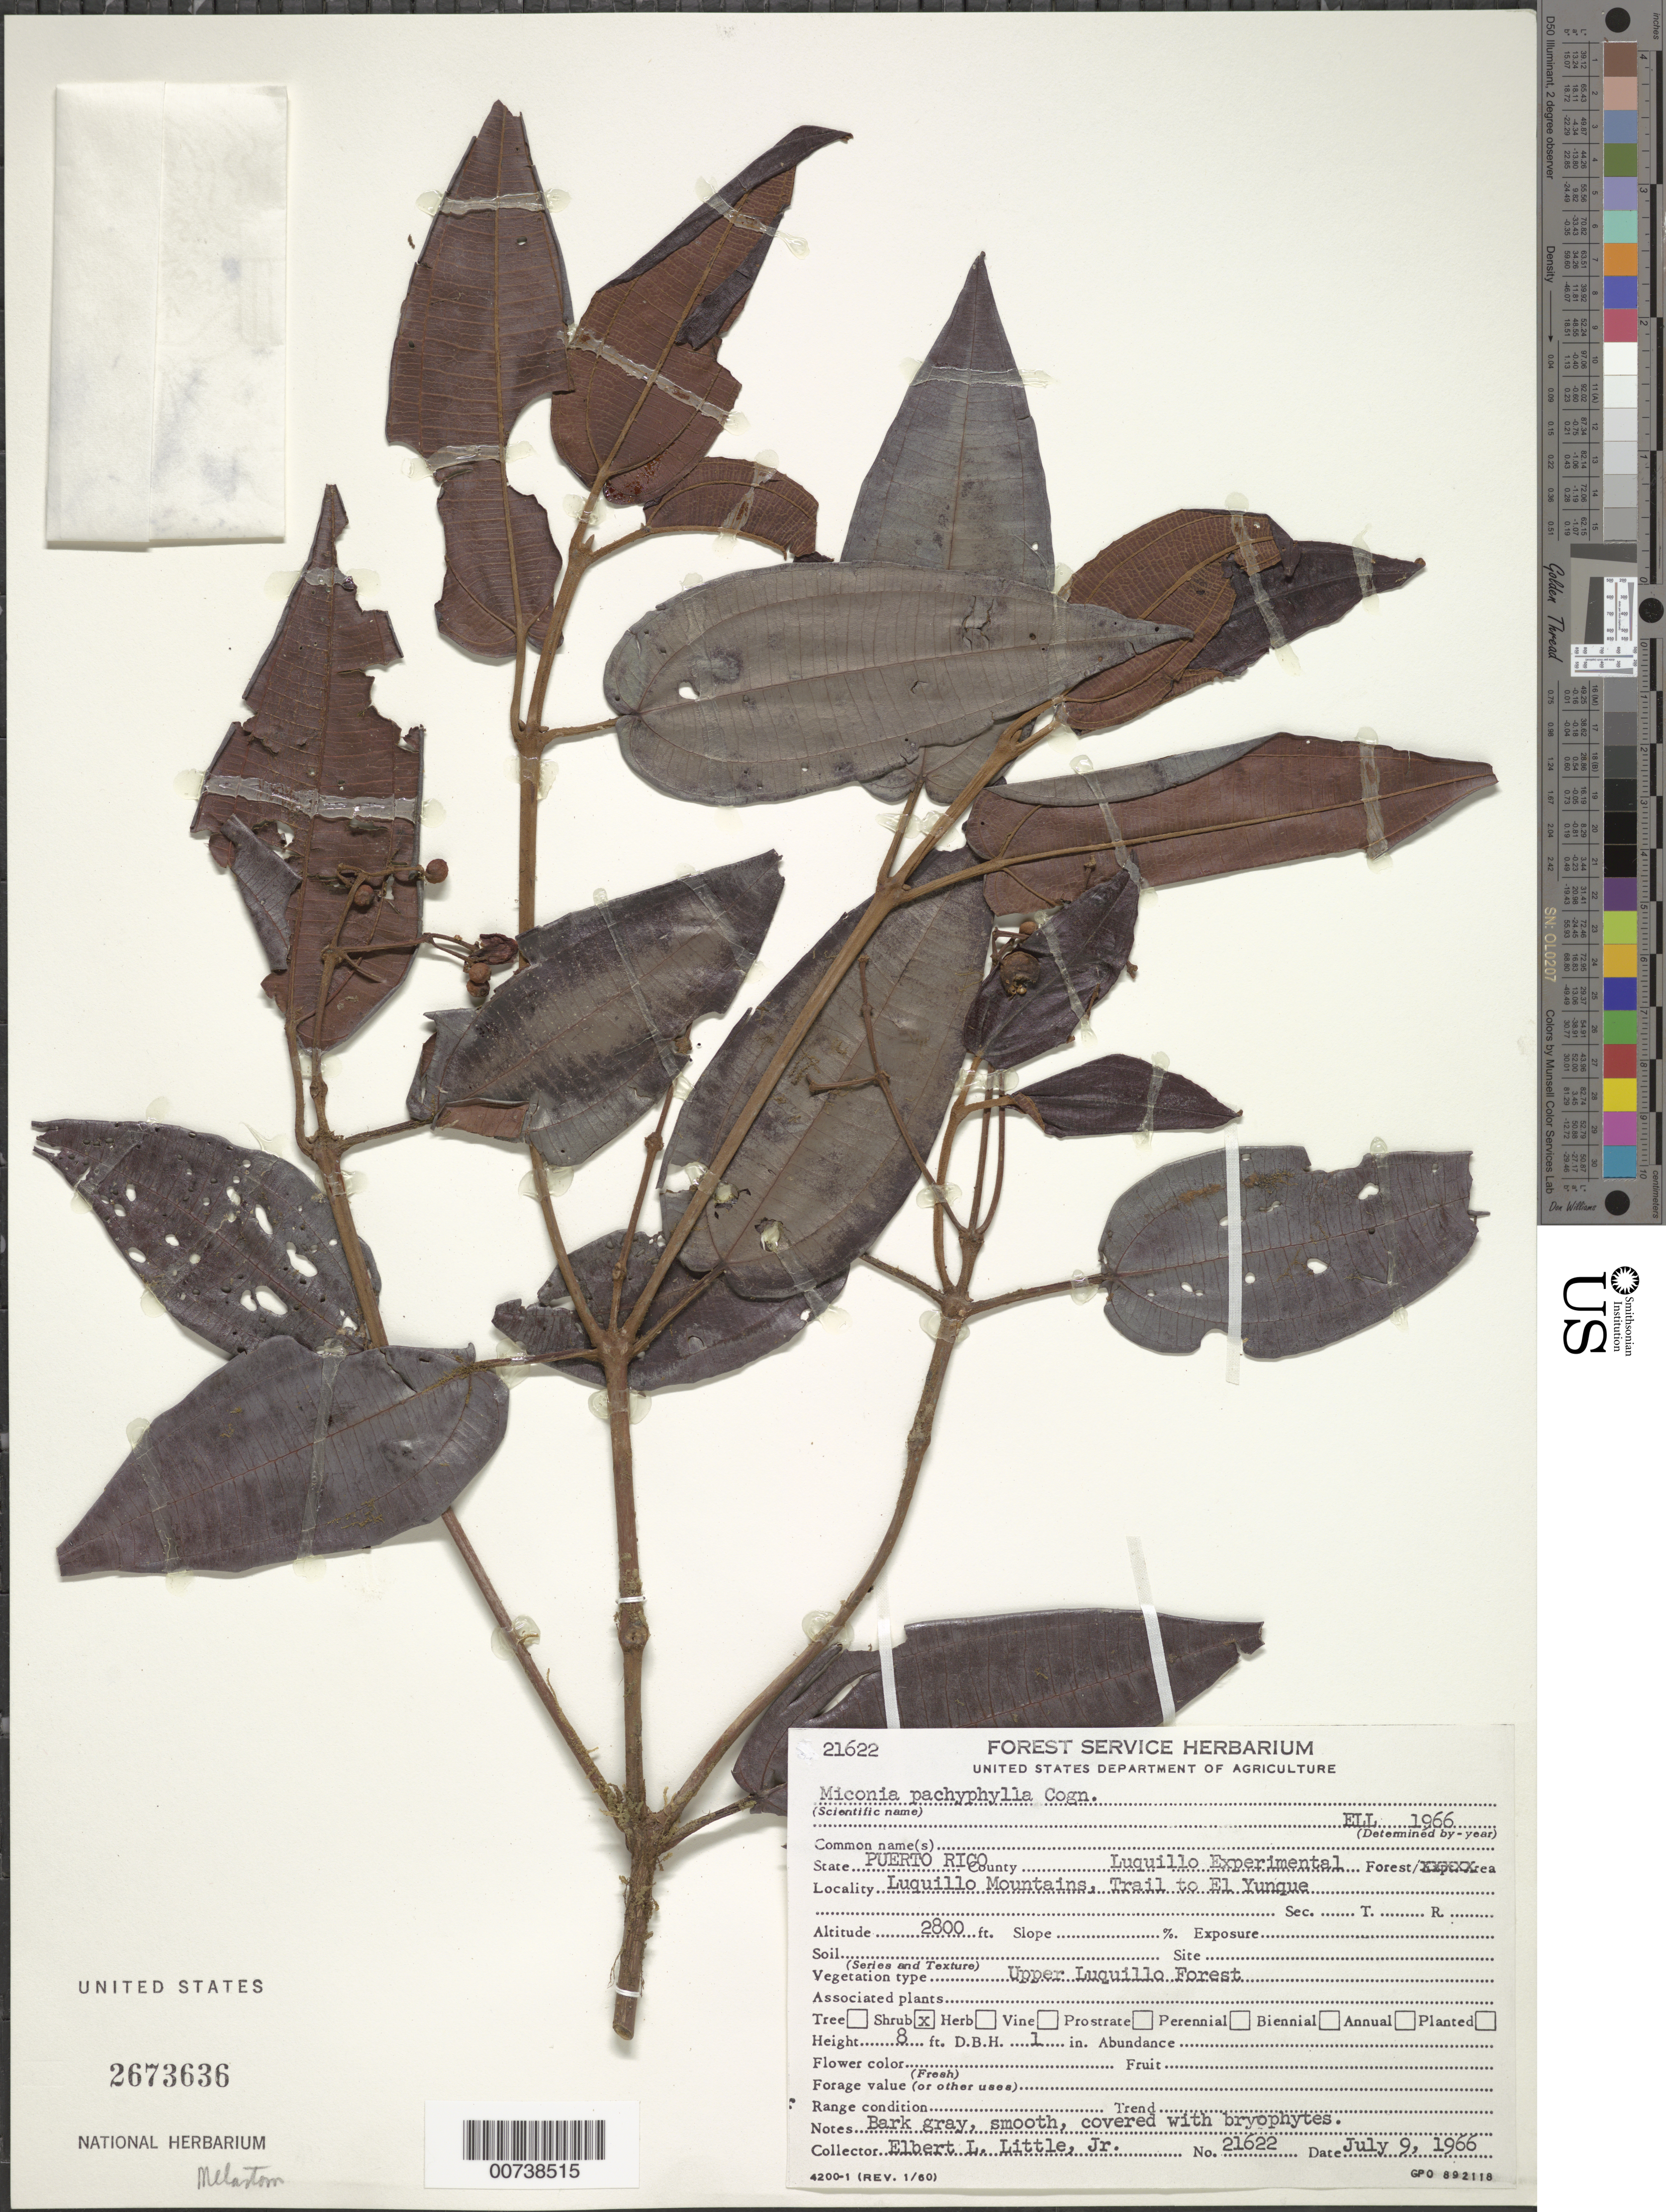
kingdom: Plantae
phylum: Tracheophyta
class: Magnoliopsida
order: Myrtales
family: Melastomataceae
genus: Miconia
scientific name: Miconia pachyphylla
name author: Cogn.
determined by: Little, Elbert L., Jr., (FSSR), United States Department of Agriculture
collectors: E. L. Little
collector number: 21622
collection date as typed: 09 Jul 1966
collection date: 1966-07-09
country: Puerto Rico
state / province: Luquillo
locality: Luquillo Mountains, Trail to El Yunque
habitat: Upper Luquillo Forest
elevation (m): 853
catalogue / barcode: US 2673636